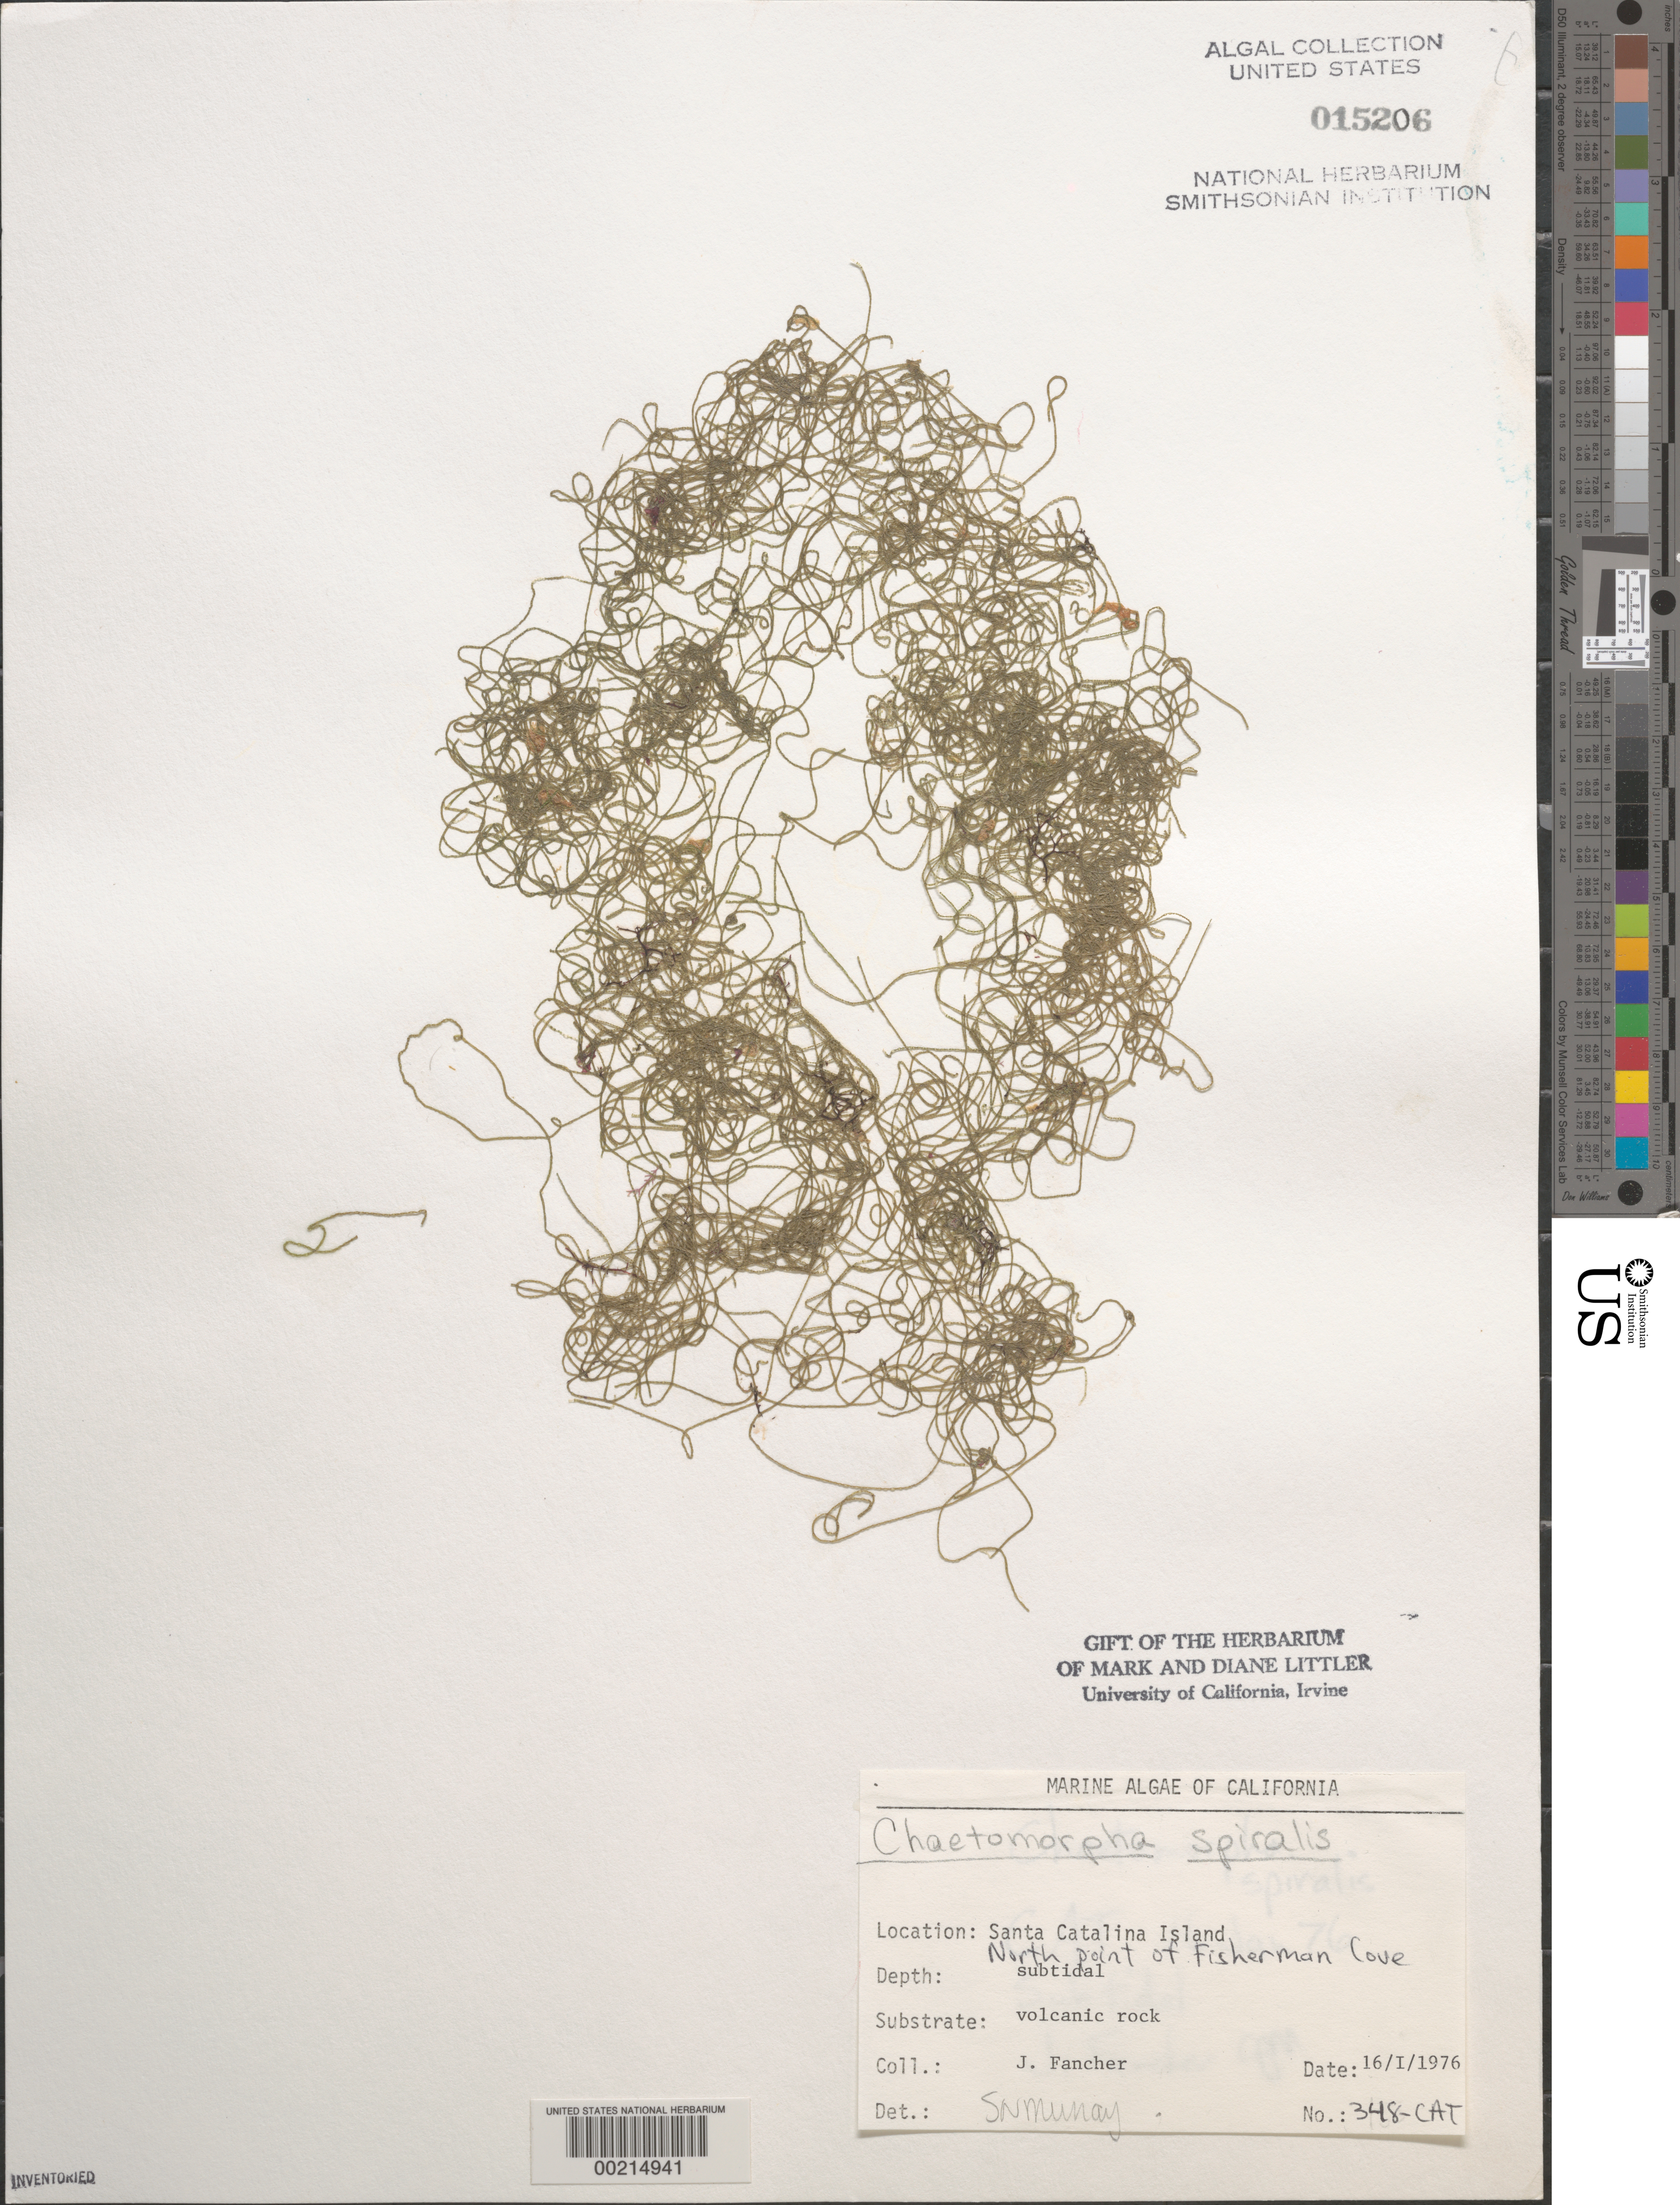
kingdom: Plantae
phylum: Chlorophyta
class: Ulvophyceae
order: Cladophorales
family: Cladophoraceae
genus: Chaetomorpha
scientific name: Chaetomorpha spiralis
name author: Okamura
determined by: Murray, S. N.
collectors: J. Fancher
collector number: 348-cat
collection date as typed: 16 Jan 1976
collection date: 1976-01-16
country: United States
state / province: California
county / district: Los Angeles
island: Santa Catalina Island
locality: Fisherman Cove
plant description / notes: BLM-SOCALBIGHT Rocky Intertidal Survey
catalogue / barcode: US 15206